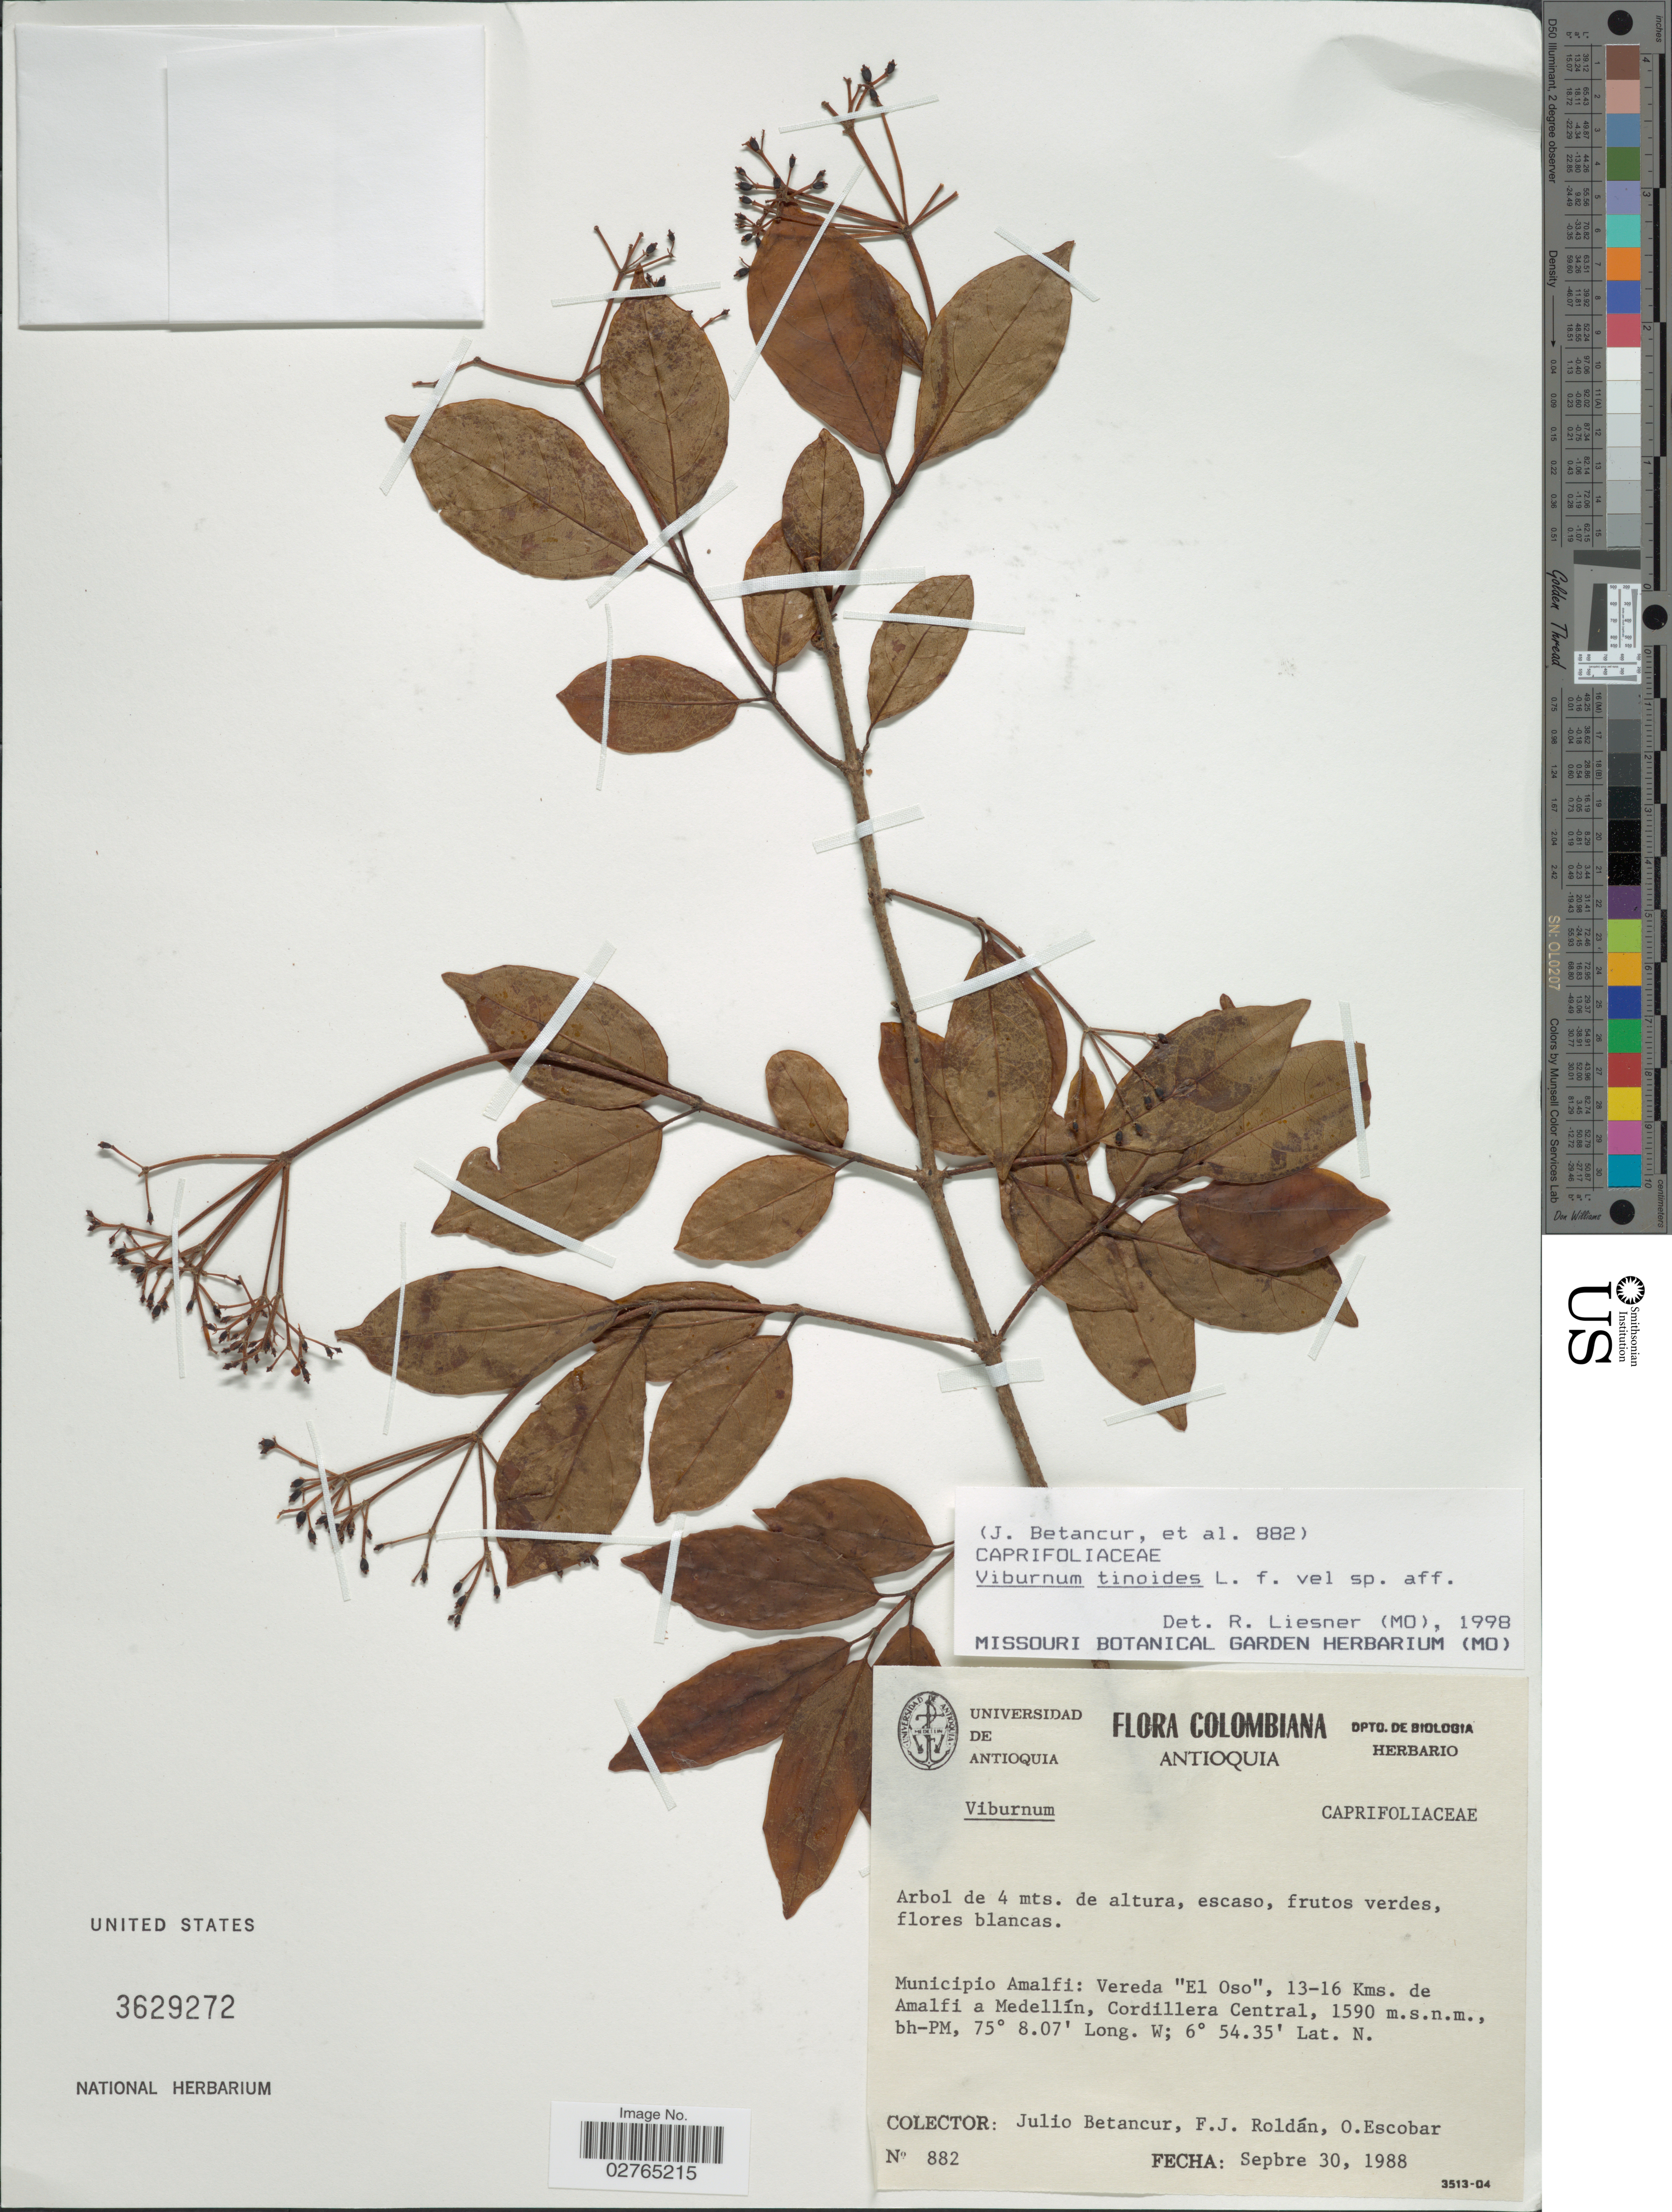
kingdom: Plantae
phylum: Tracheophyta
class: Magnoliopsida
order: Dipsacales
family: Viburnaceae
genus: Viburnum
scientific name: Viburnum tinoides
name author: L. f.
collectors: J. Betancur, F. J. Roldán & O. Escobar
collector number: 882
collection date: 1988-09-30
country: Colombia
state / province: Antioquia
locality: Municipio Amalfi: Vereda "El Oso", 13-16 Kms. de Amalfi a Medellín, Cordillera Central.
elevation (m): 1590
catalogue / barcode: US 3629272